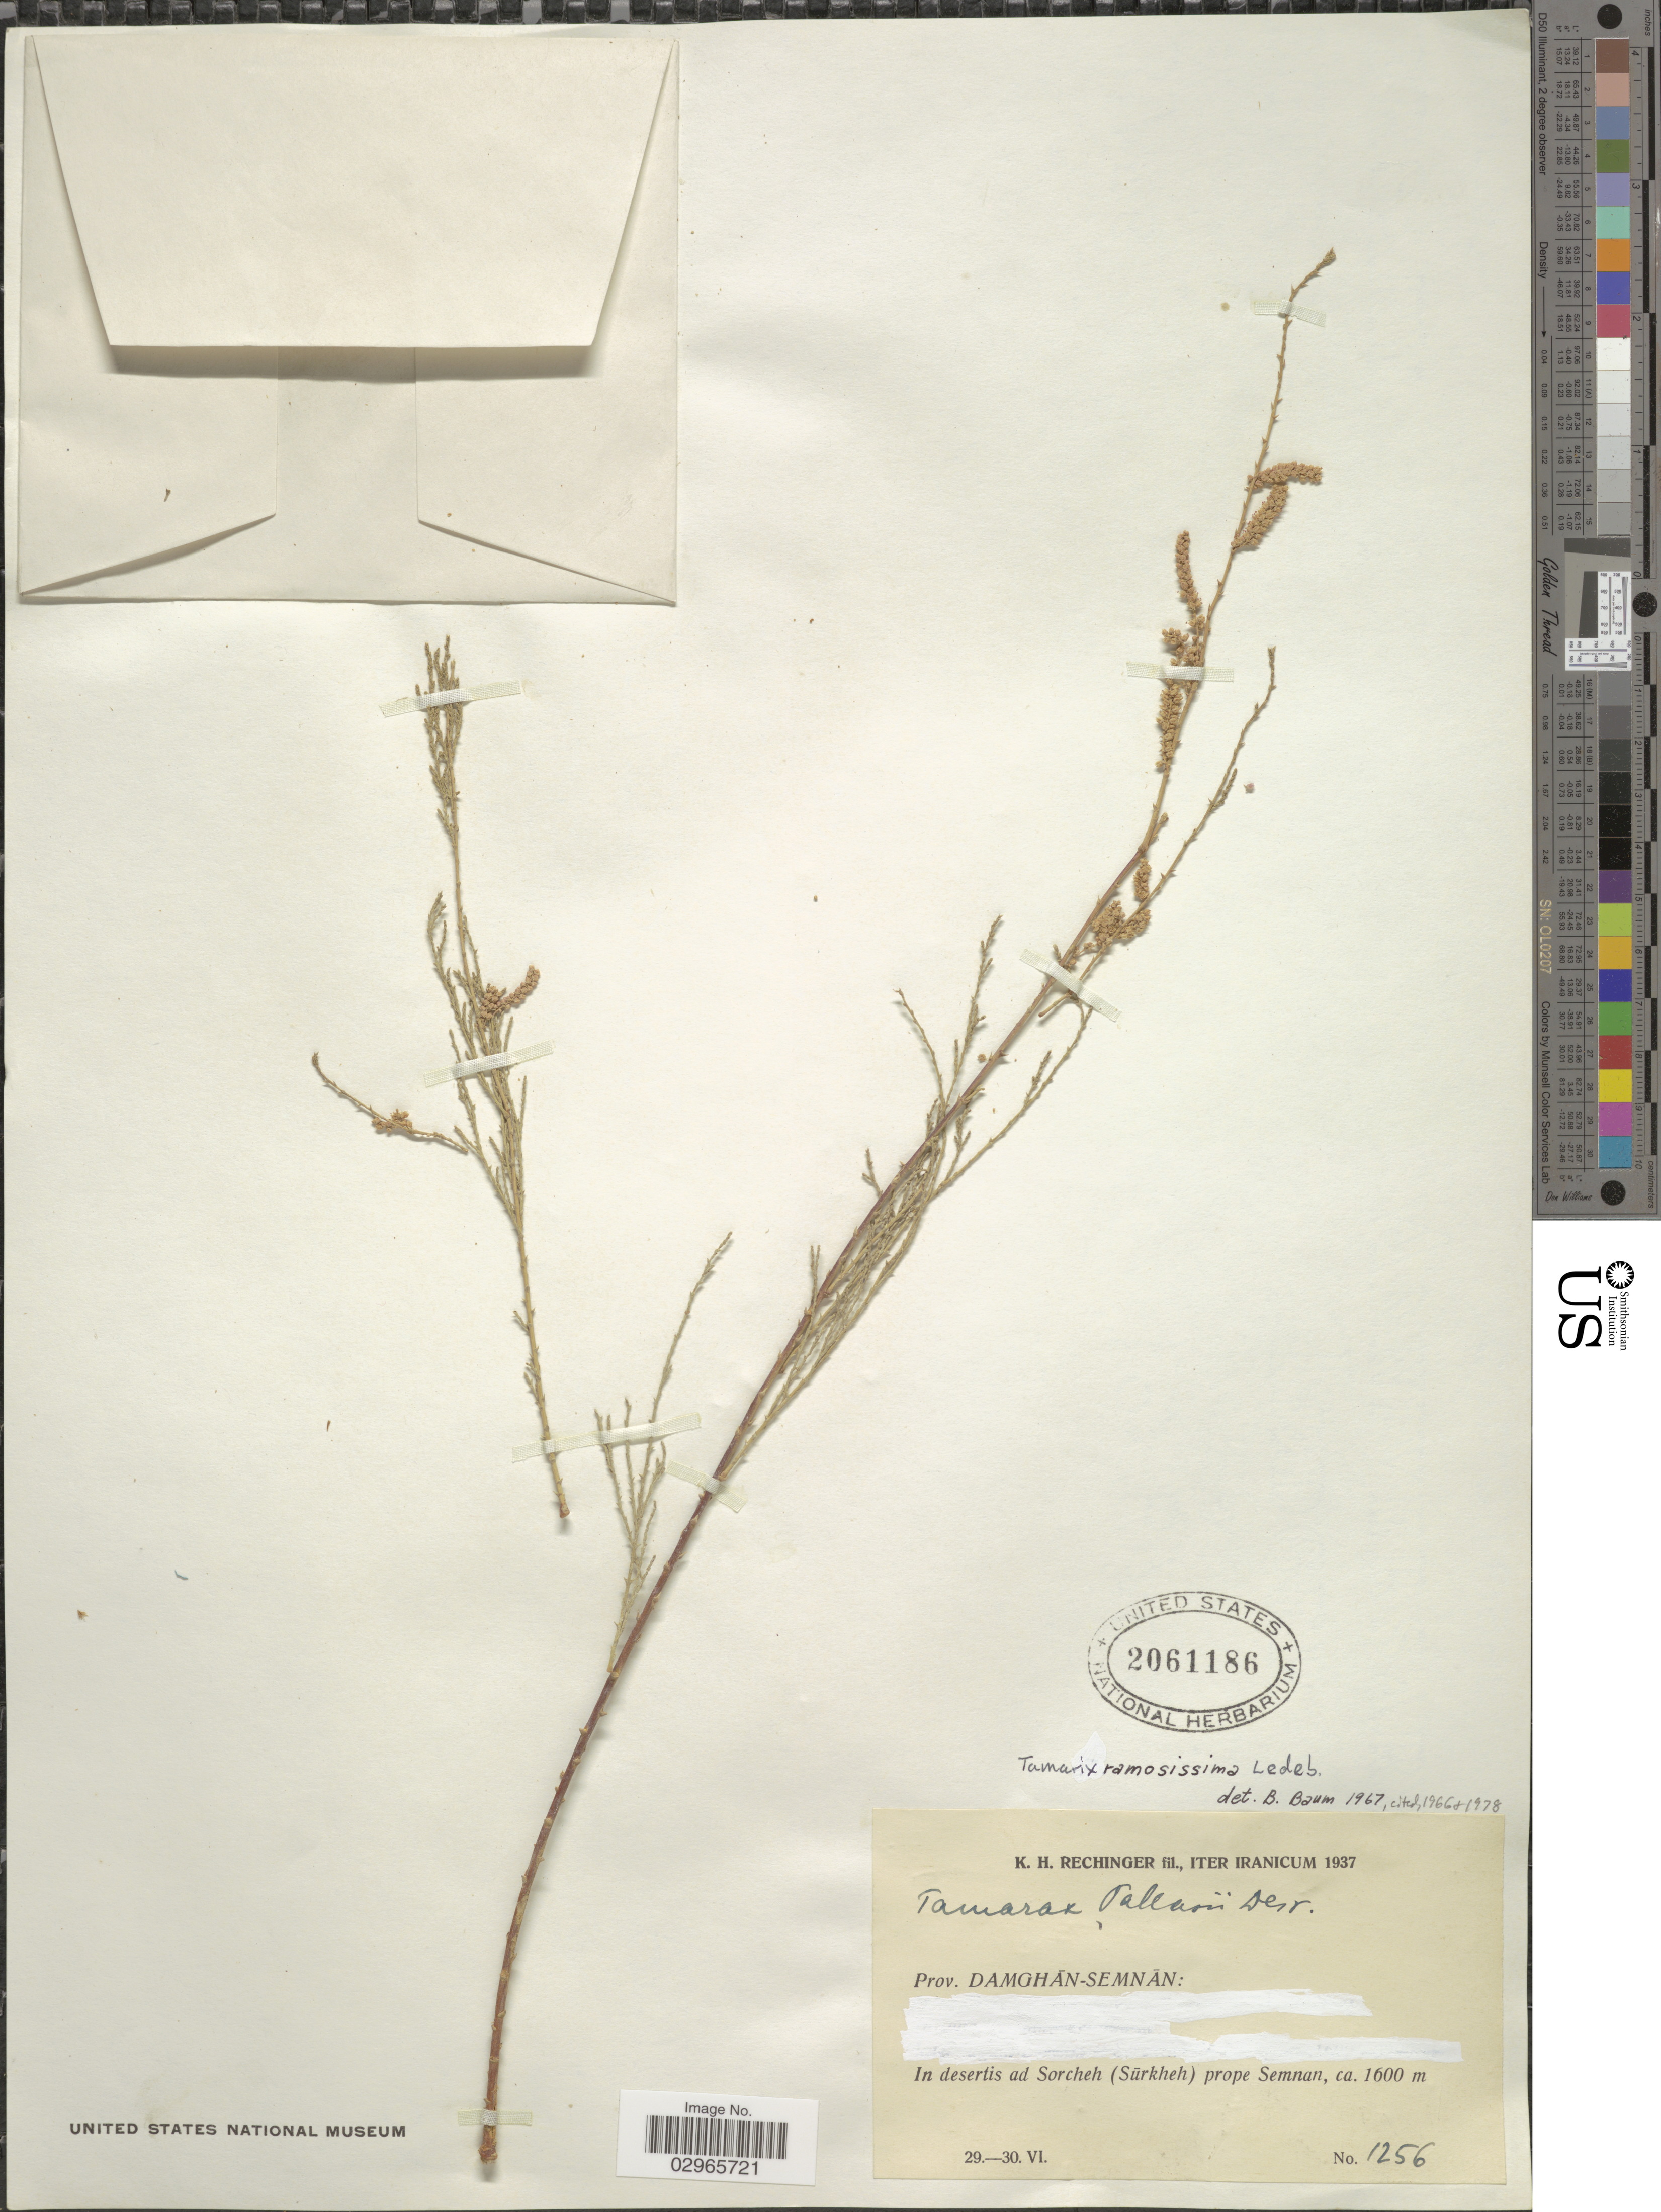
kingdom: Plantae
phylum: Tracheophyta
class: Magnoliopsida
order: Caryophyllales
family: Tamaricaceae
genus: Tamarix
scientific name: Tamarix ramosissima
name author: Ledeb.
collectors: K. H. Rechinger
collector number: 1256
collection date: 1937-06-29/1937-06-30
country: Iran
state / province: Semnan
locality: Prov. Damghan-Semnan: In desertis ad Sorcheh (Surkheh) prope Semnan.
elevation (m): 1600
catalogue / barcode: US 2061186